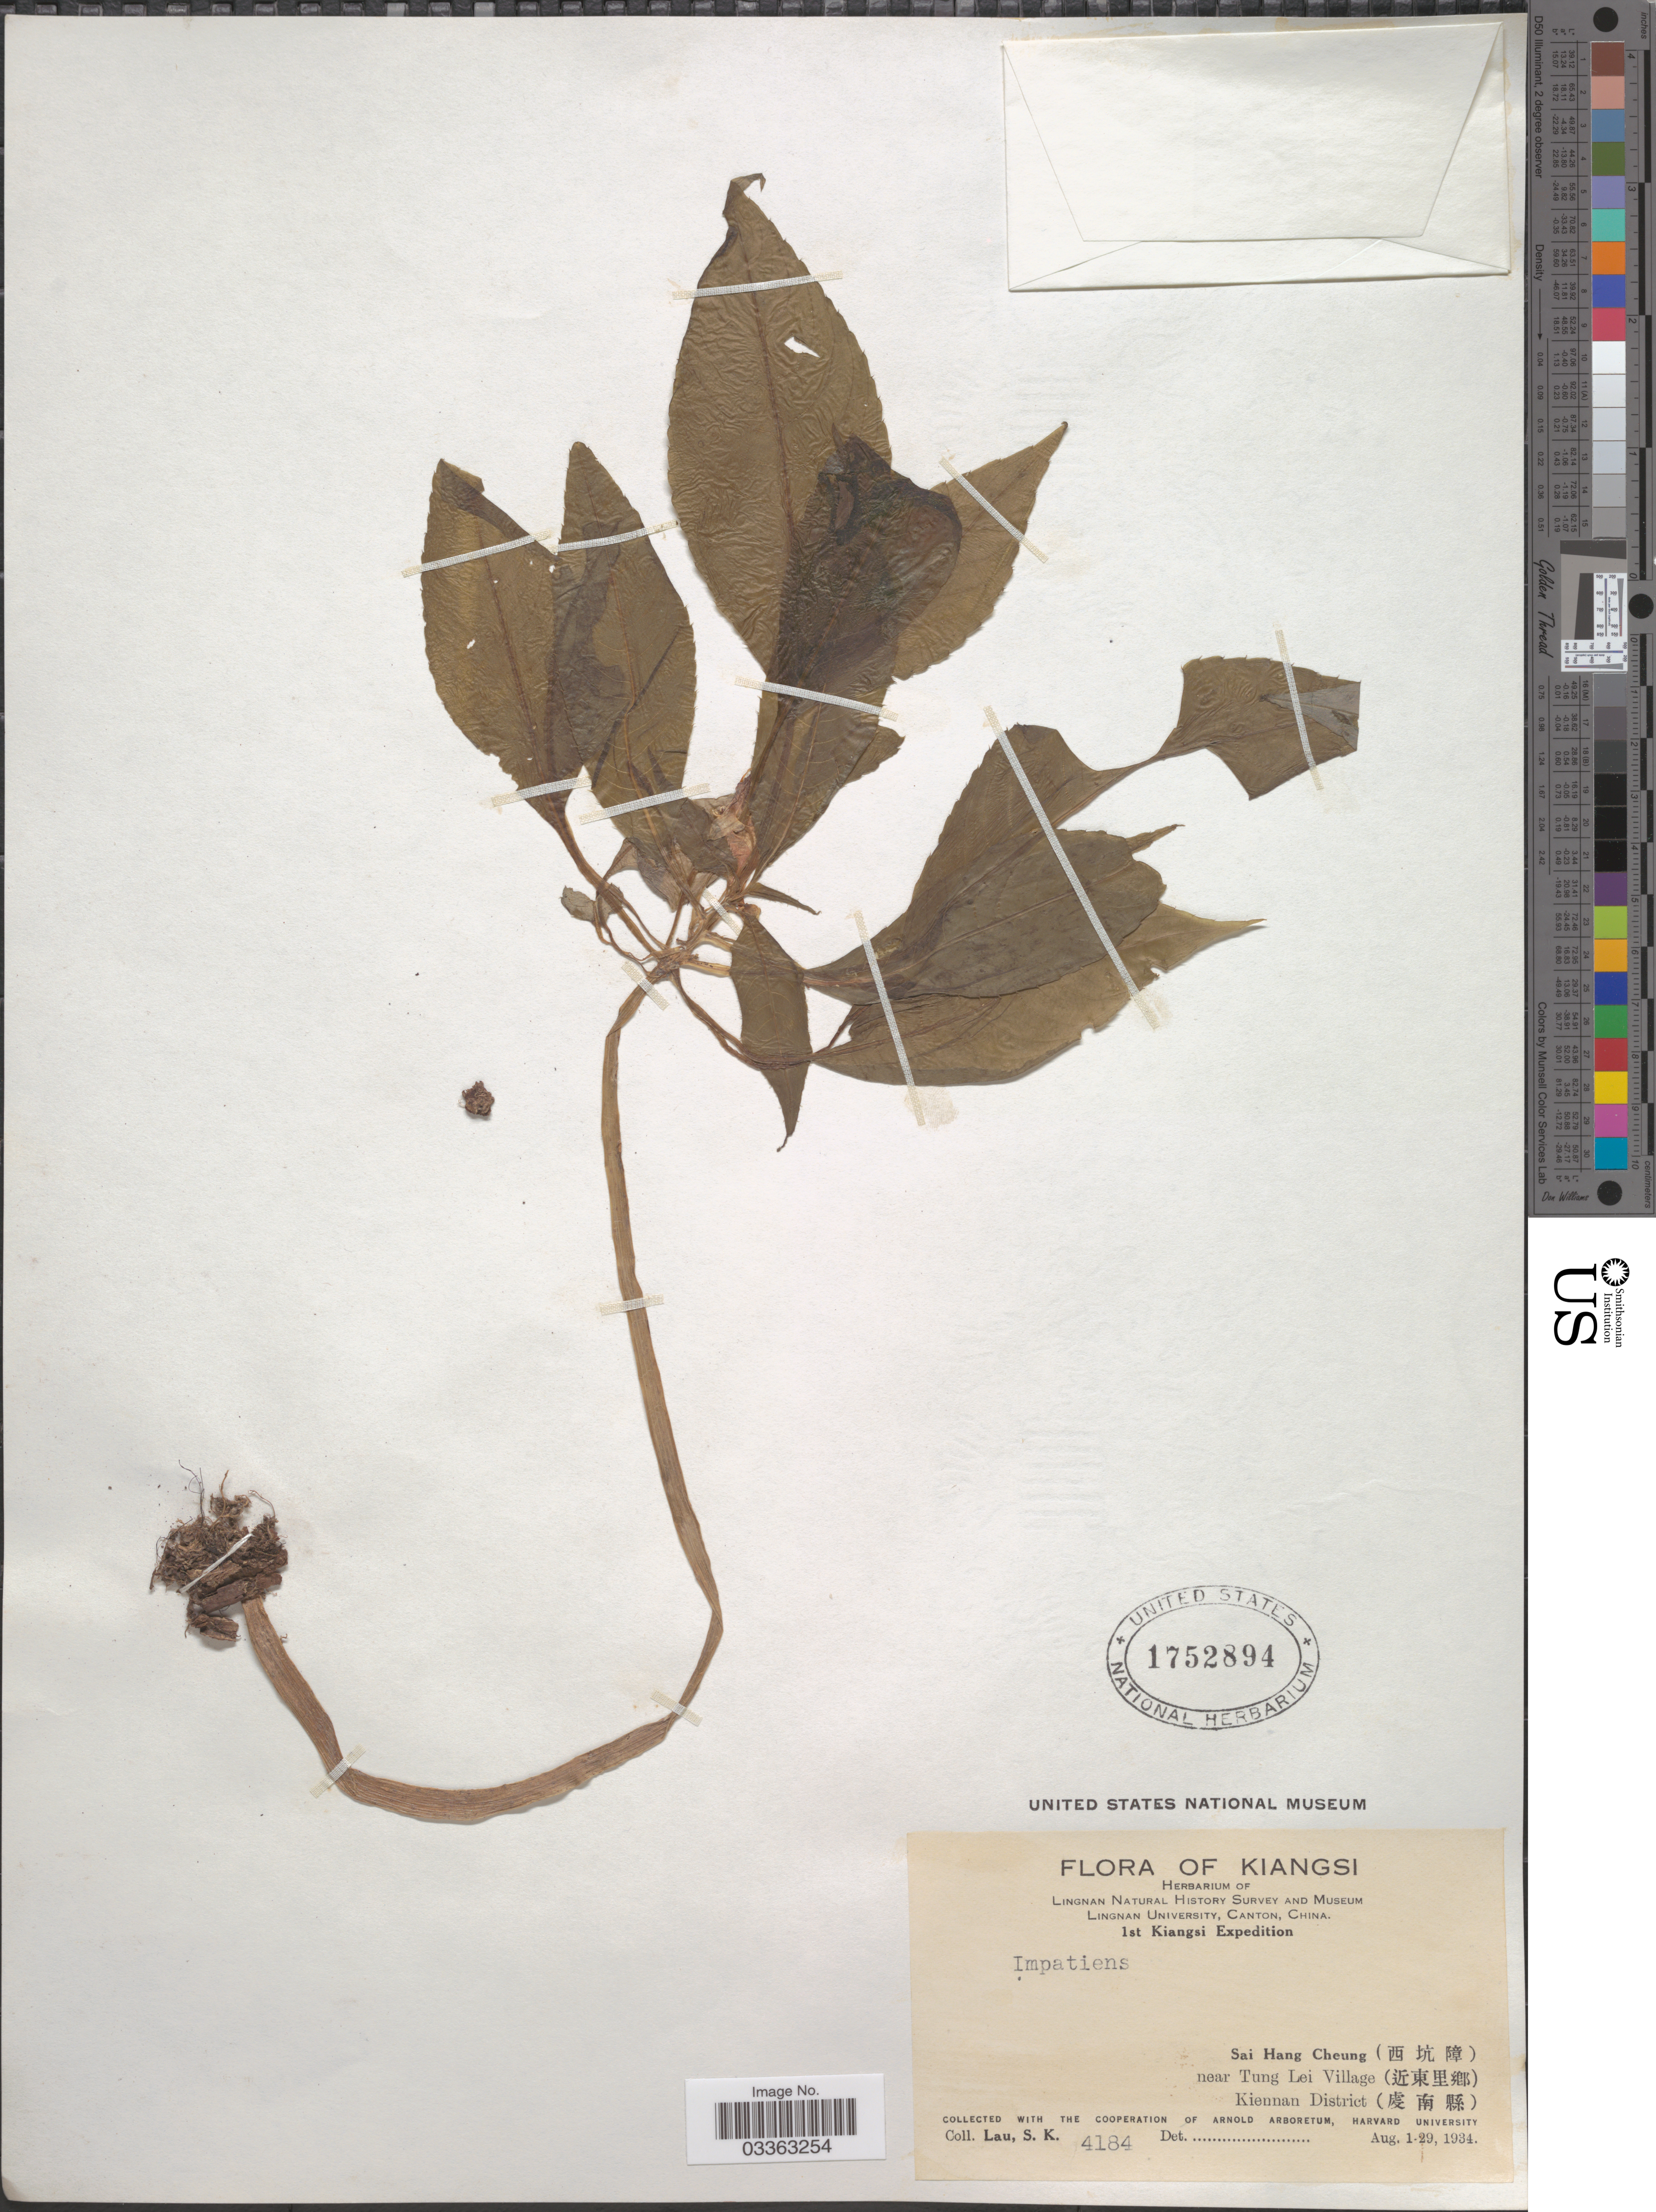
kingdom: Plantae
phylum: Tracheophyta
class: Magnoliopsida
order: Ericales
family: Balsaminaceae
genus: Impatiens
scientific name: Impatiens sp.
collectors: S. K. Lau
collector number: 4184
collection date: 1934-08-01/1934-08-29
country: China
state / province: Jiangxi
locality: Kiangsi. Sai Hang Cheung (X) near Tung Lei Village (X). Kiennan District (X).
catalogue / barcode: US 1752894